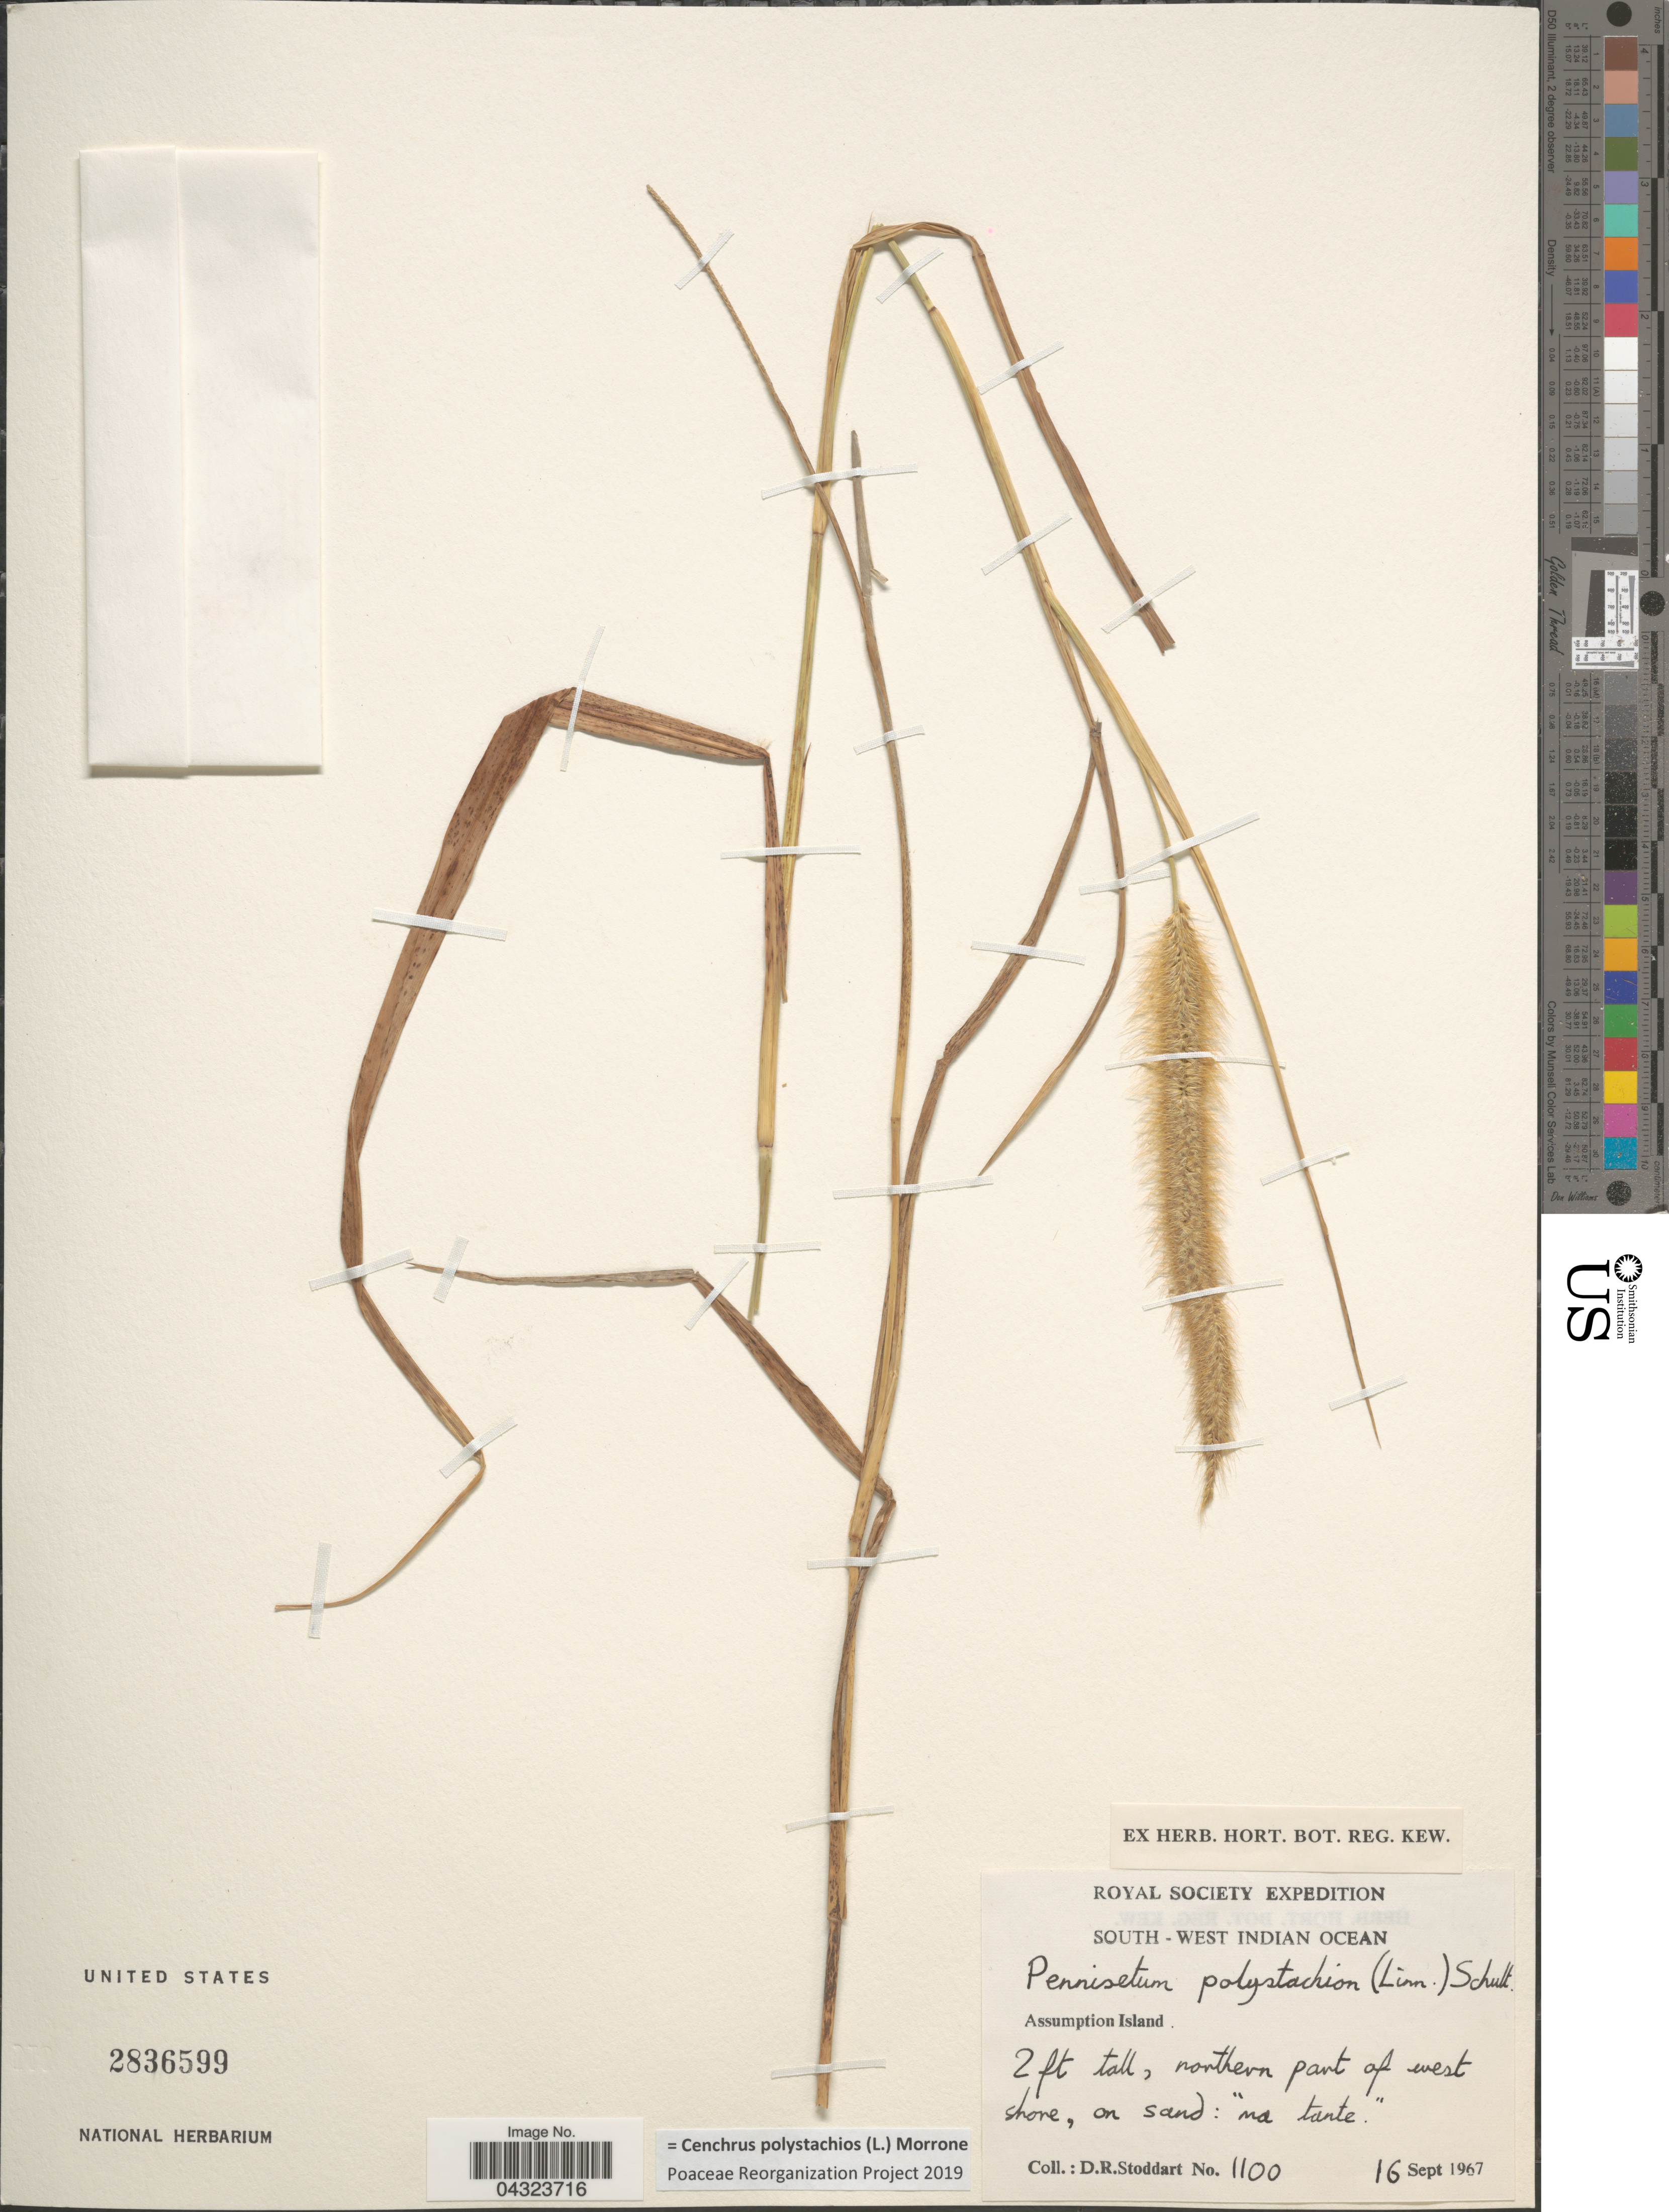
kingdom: Plantae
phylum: Tracheophyta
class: Liliopsida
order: Poales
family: Poaceae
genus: Cenchrus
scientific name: Cenchrus polystachios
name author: (L.) Morrone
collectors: D. R. Stoddart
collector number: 1100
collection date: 1967-09-16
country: Seychelles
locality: Royal Society Expedition. South-West Indian Ocean. Assumption Island, northern part of west shore, on sand.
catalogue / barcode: US 2836599